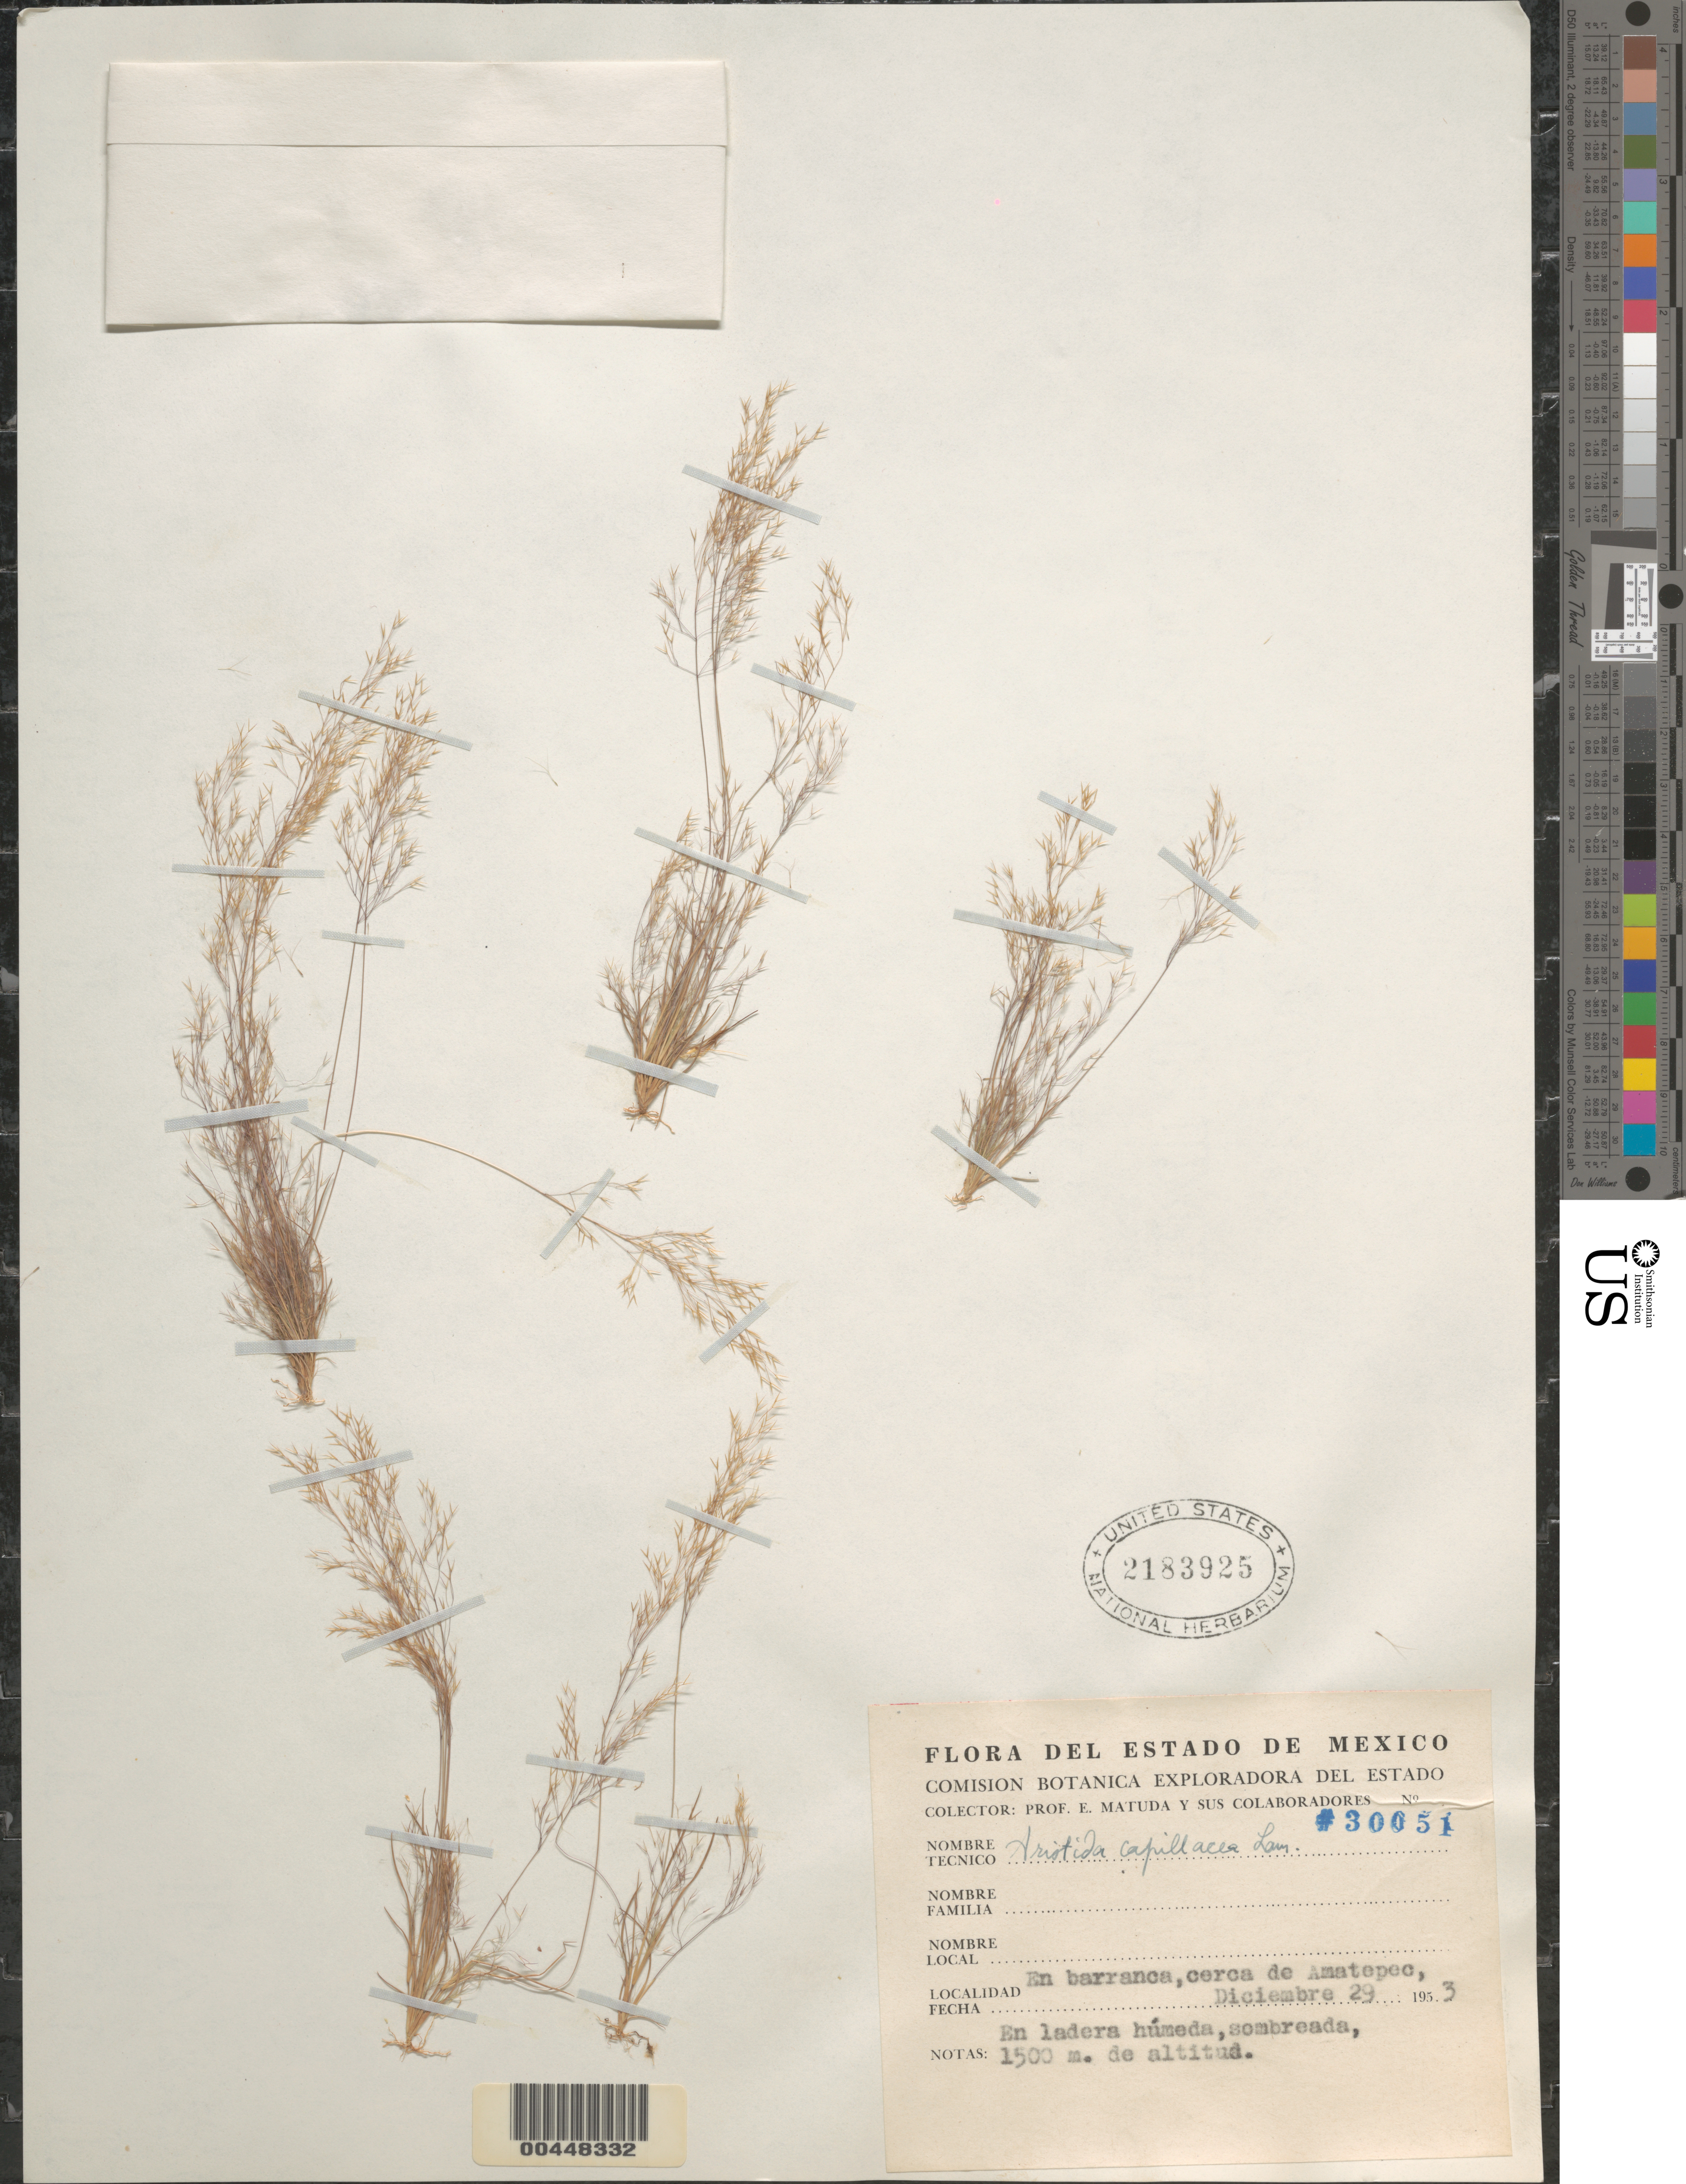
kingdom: Plantae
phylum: Tracheophyta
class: Liliopsida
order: Poales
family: Poaceae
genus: Aristida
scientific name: Aristida capillacea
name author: Lam.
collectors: E. Matuda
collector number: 30051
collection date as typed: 23 Dec 1953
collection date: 1953-12-23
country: Mexico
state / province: México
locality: Cerca de Axatepec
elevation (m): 1500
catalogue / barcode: US 2183925